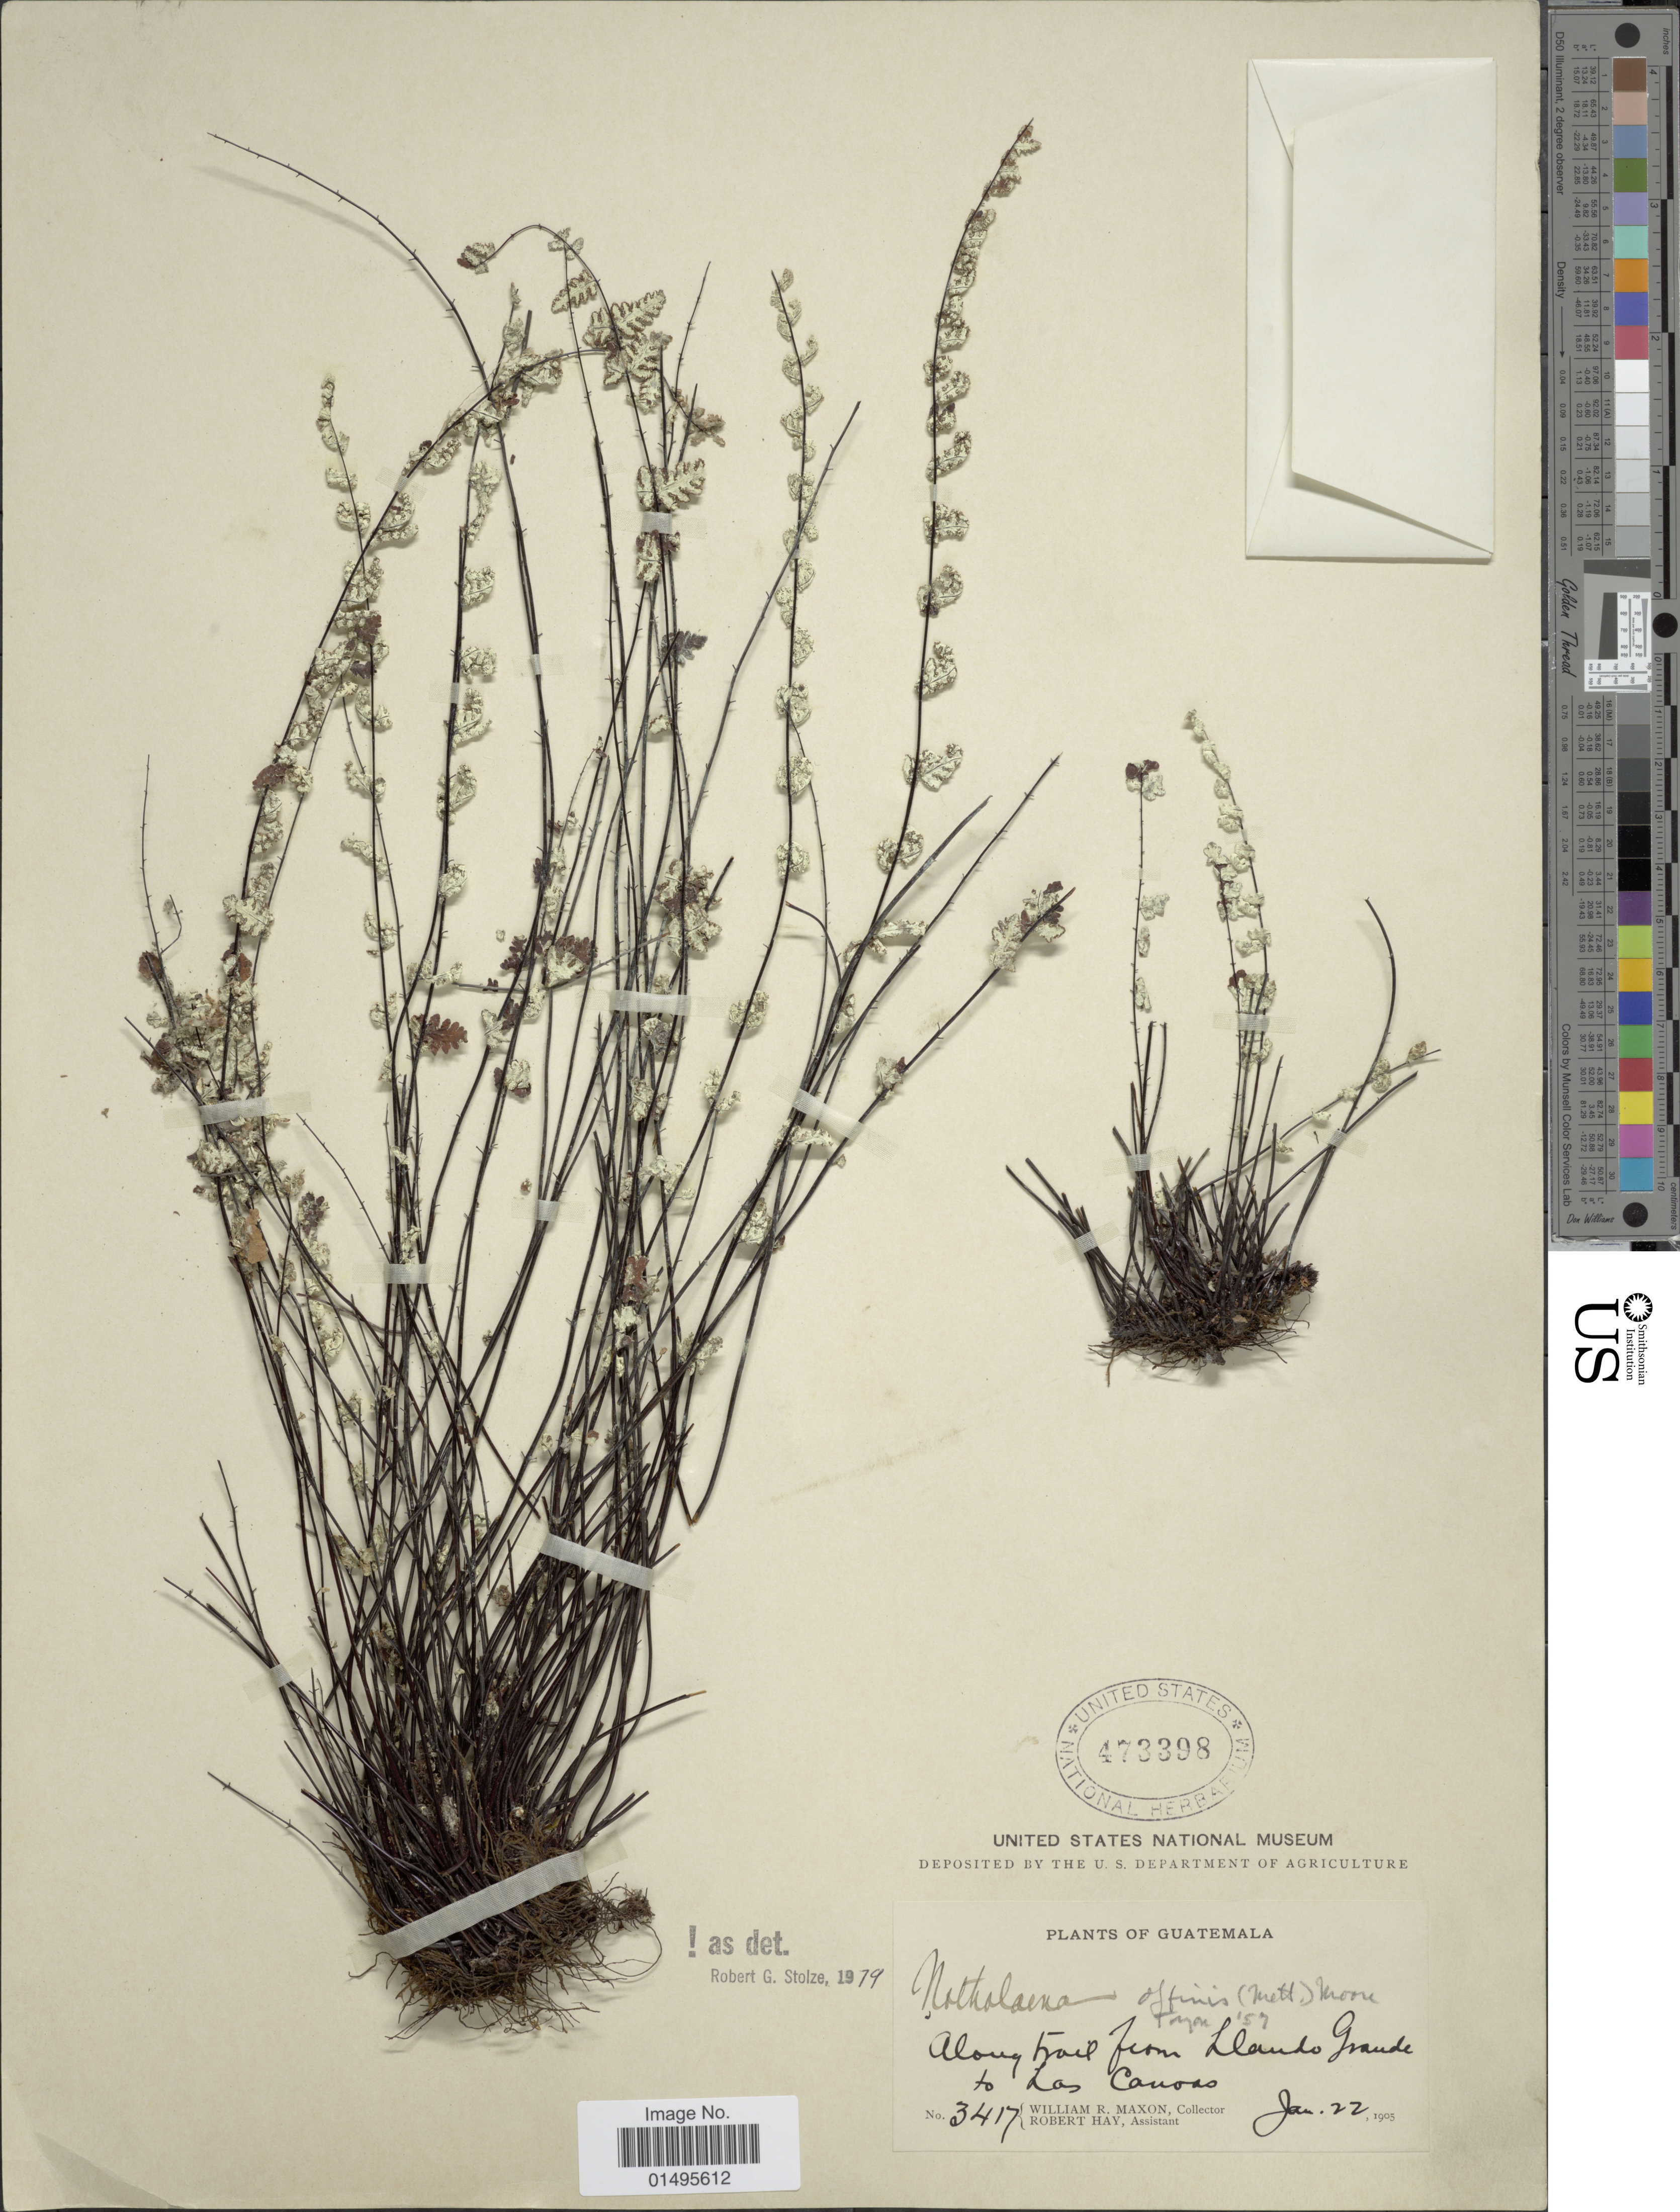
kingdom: Plantae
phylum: Tracheophyta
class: Polypodiopsida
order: Polypodiales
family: Pteridaceae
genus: Notholaena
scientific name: Notholaena affinis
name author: (Ekman) T. Moore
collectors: W. R. Maxon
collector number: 3417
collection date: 1905-01-22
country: Guatemala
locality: Along trail from Llano Grande to Las Canoas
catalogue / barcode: US 473398